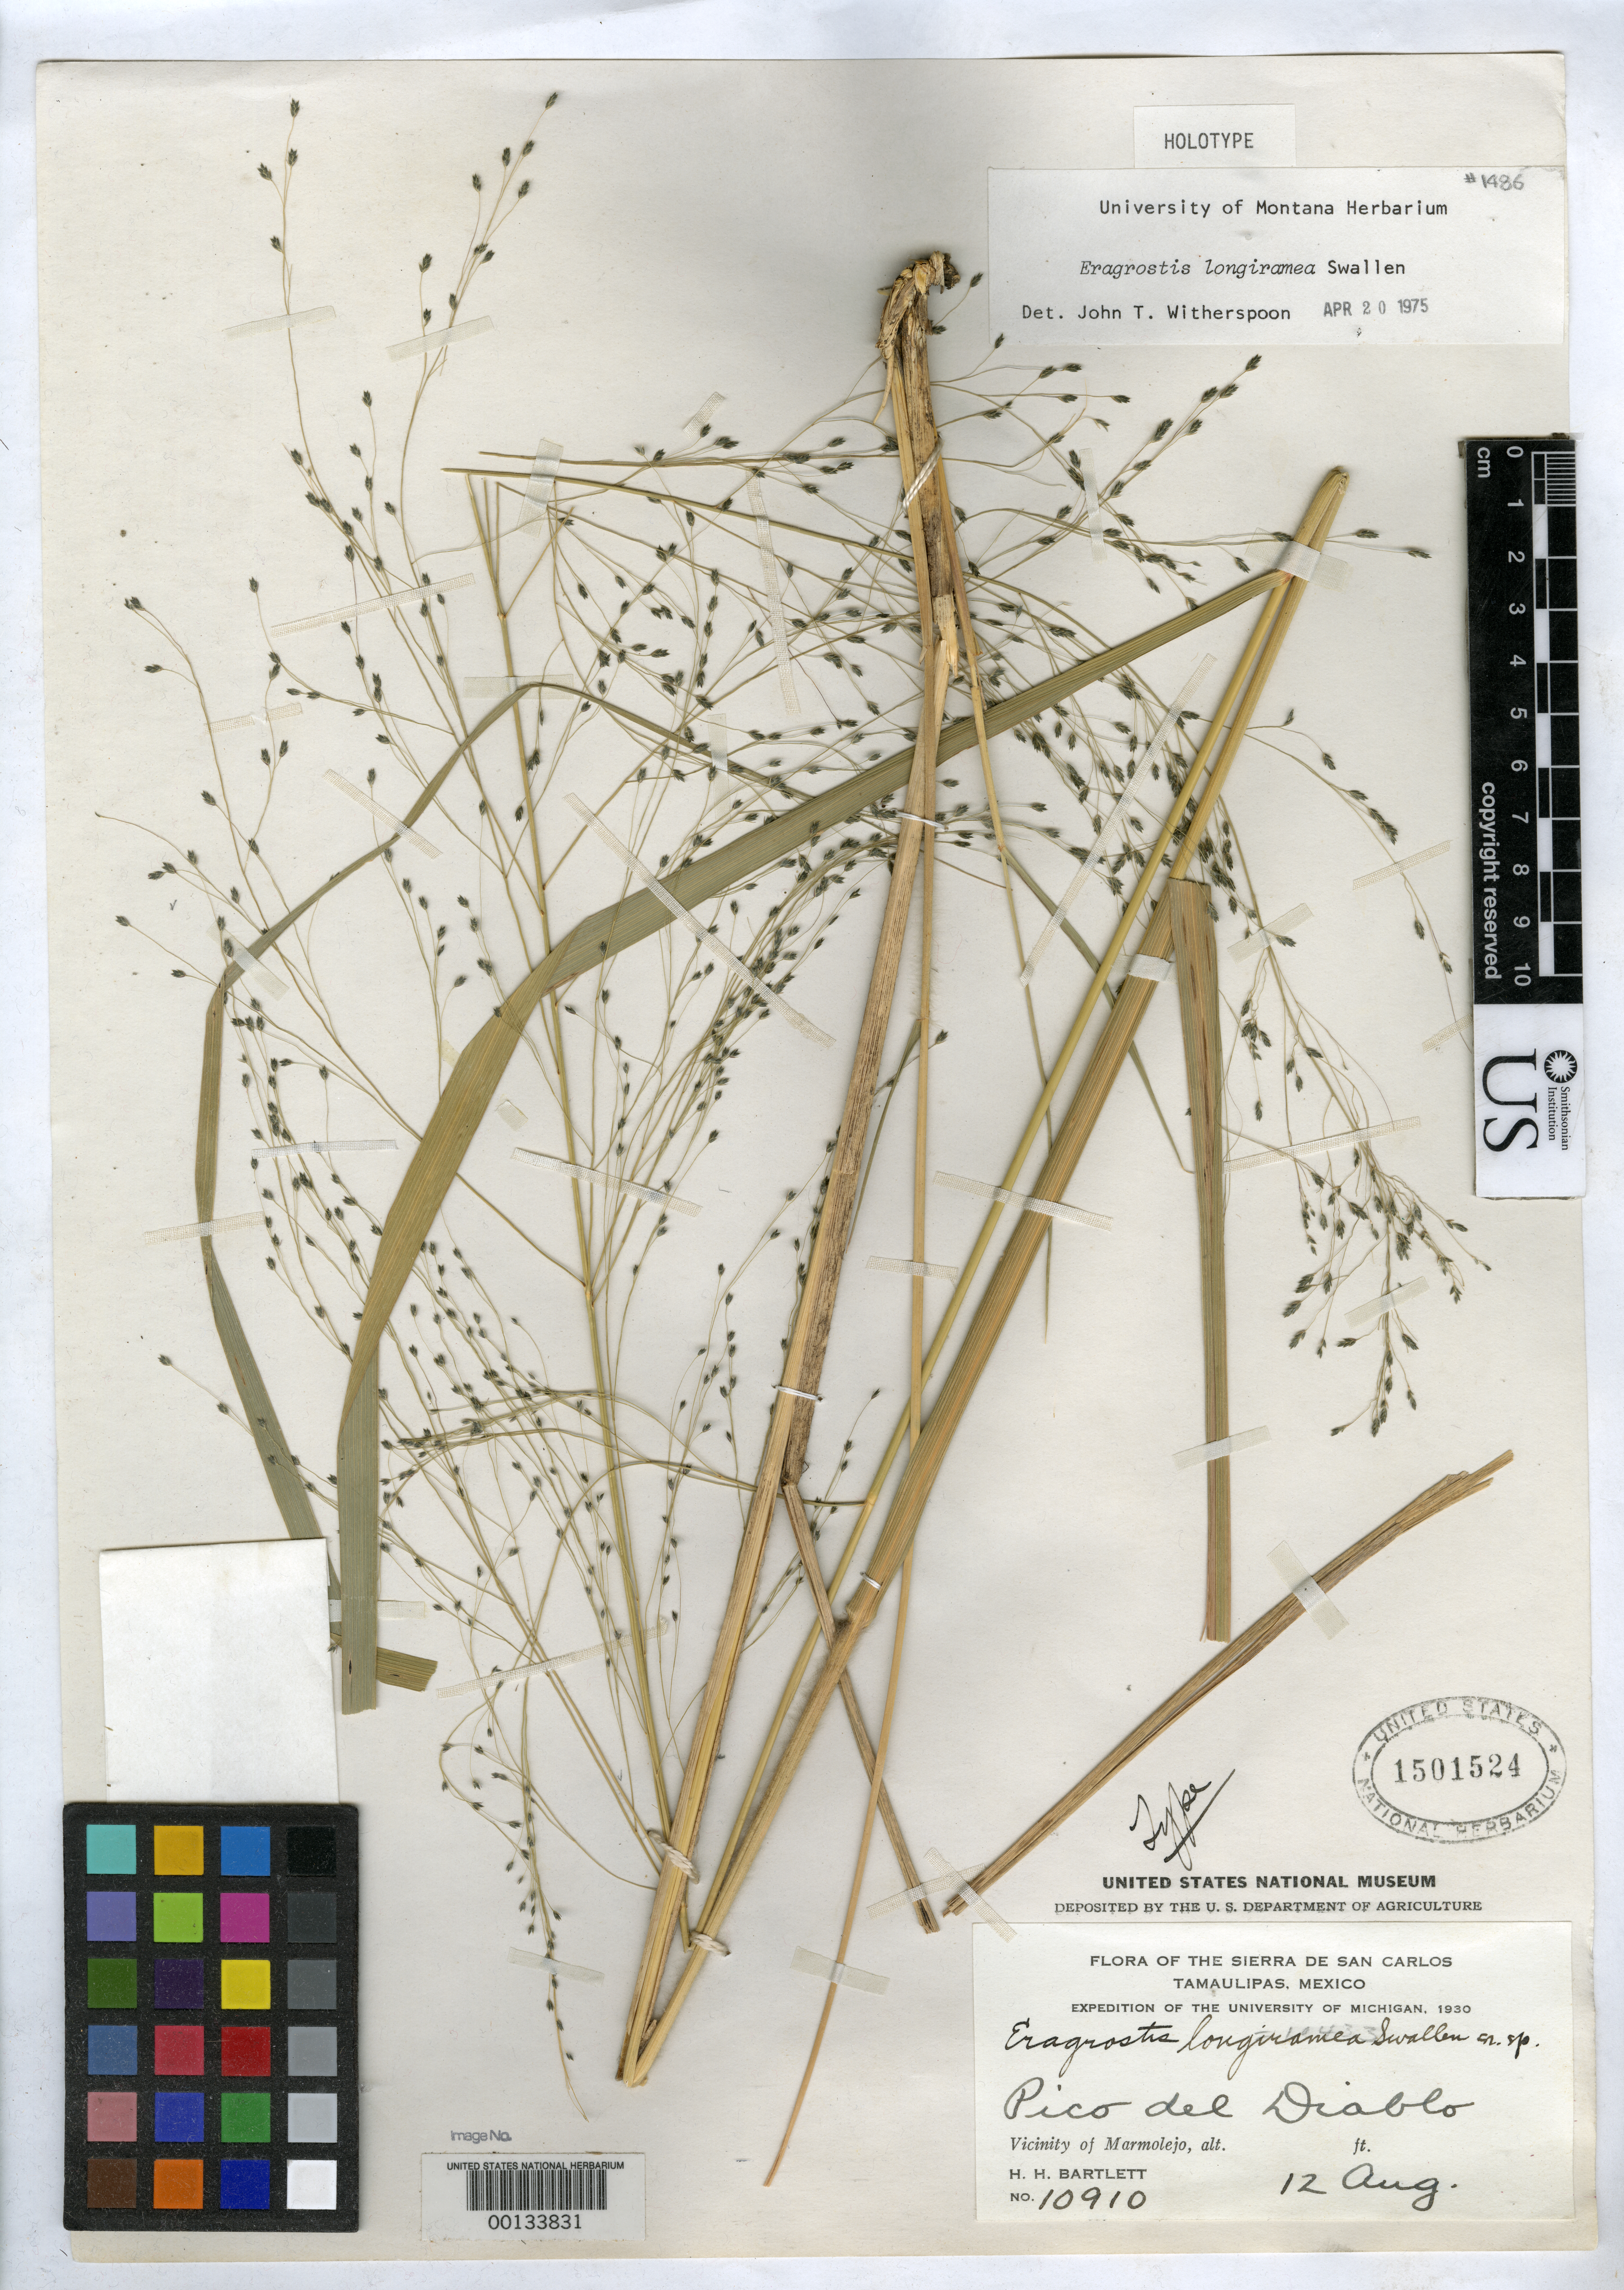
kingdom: Plantae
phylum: Tracheophyta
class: Liliopsida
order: Poales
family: Poaceae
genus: Eragrostis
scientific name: Eragrostis longiramea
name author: Swallen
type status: Holotype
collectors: H. H. Bartlett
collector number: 10910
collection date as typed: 12 Aug 1930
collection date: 1930-08-12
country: Mexico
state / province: Tamaulipas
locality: Vicinity of Marmolejo, Pico del Diablo, Sierra de San Carlos.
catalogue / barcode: US 1501524